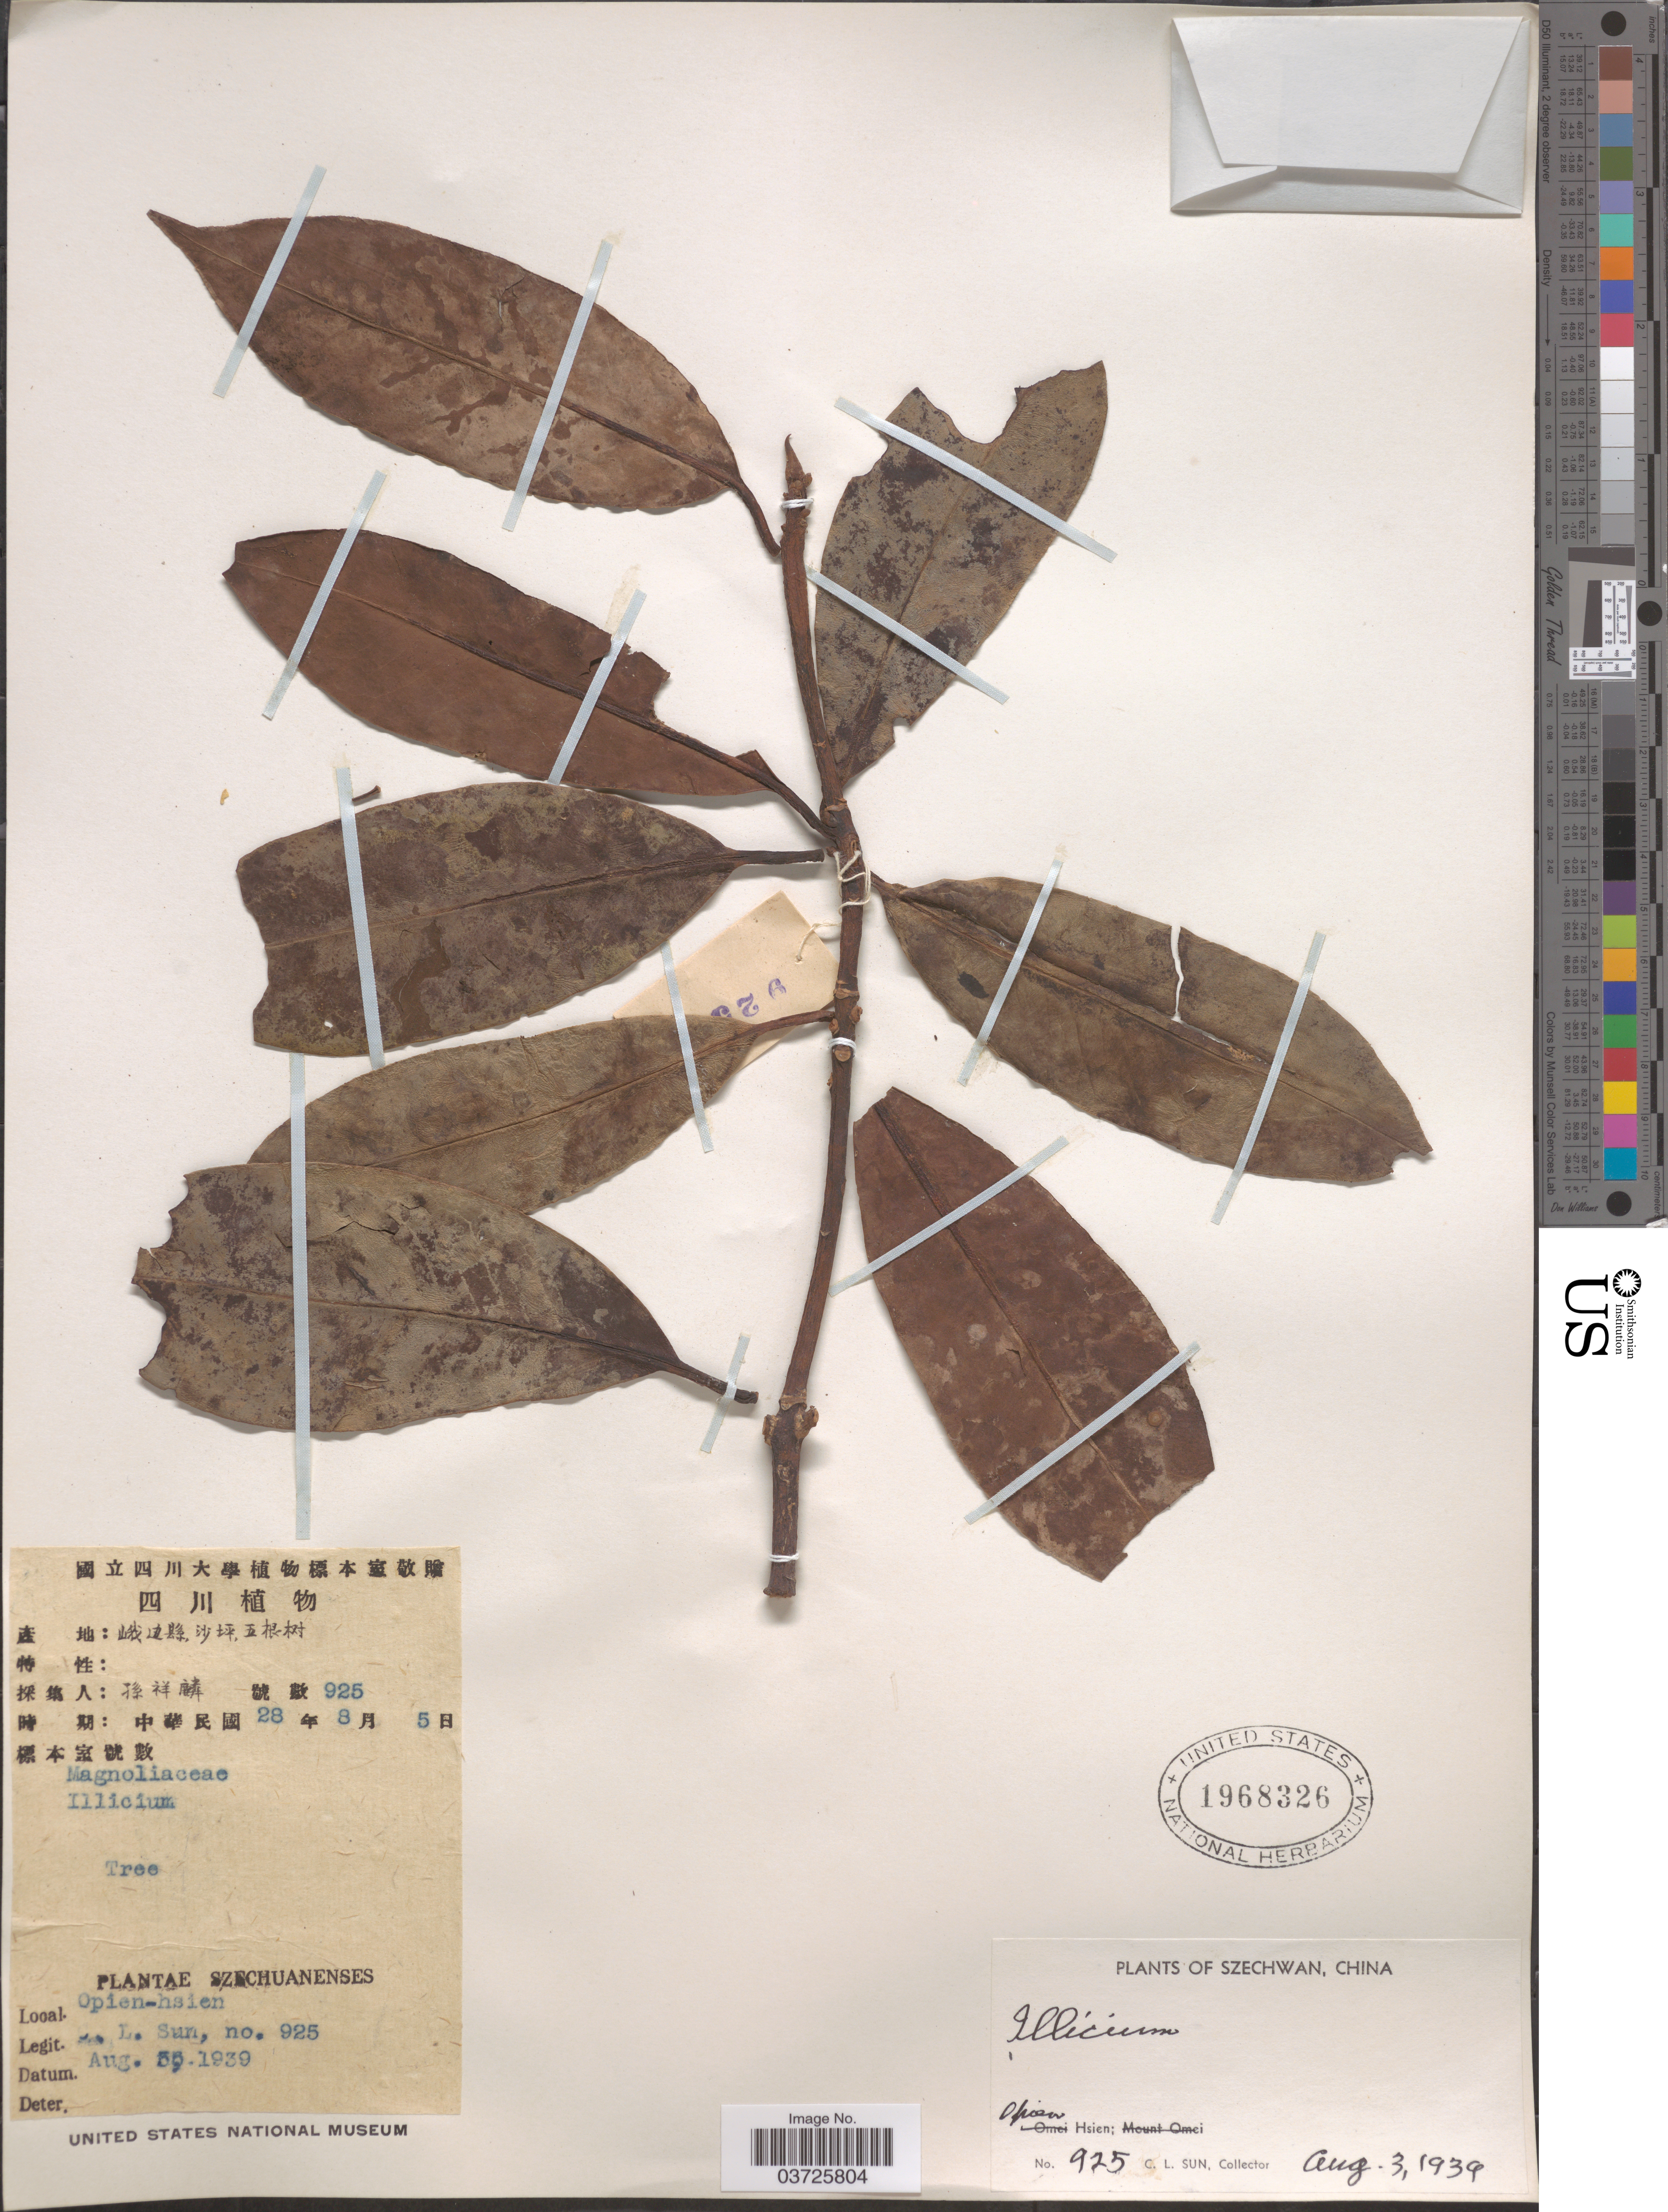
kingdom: Plantae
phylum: Tracheophyta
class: Magnoliopsida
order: Austrobaileyales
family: Schisandraceae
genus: Illicium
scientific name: Illicium sp.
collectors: C. Sun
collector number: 925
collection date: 1939-08-03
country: China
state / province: Sichuan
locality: Szechwan. Opien-Hsien.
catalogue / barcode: US 1968326